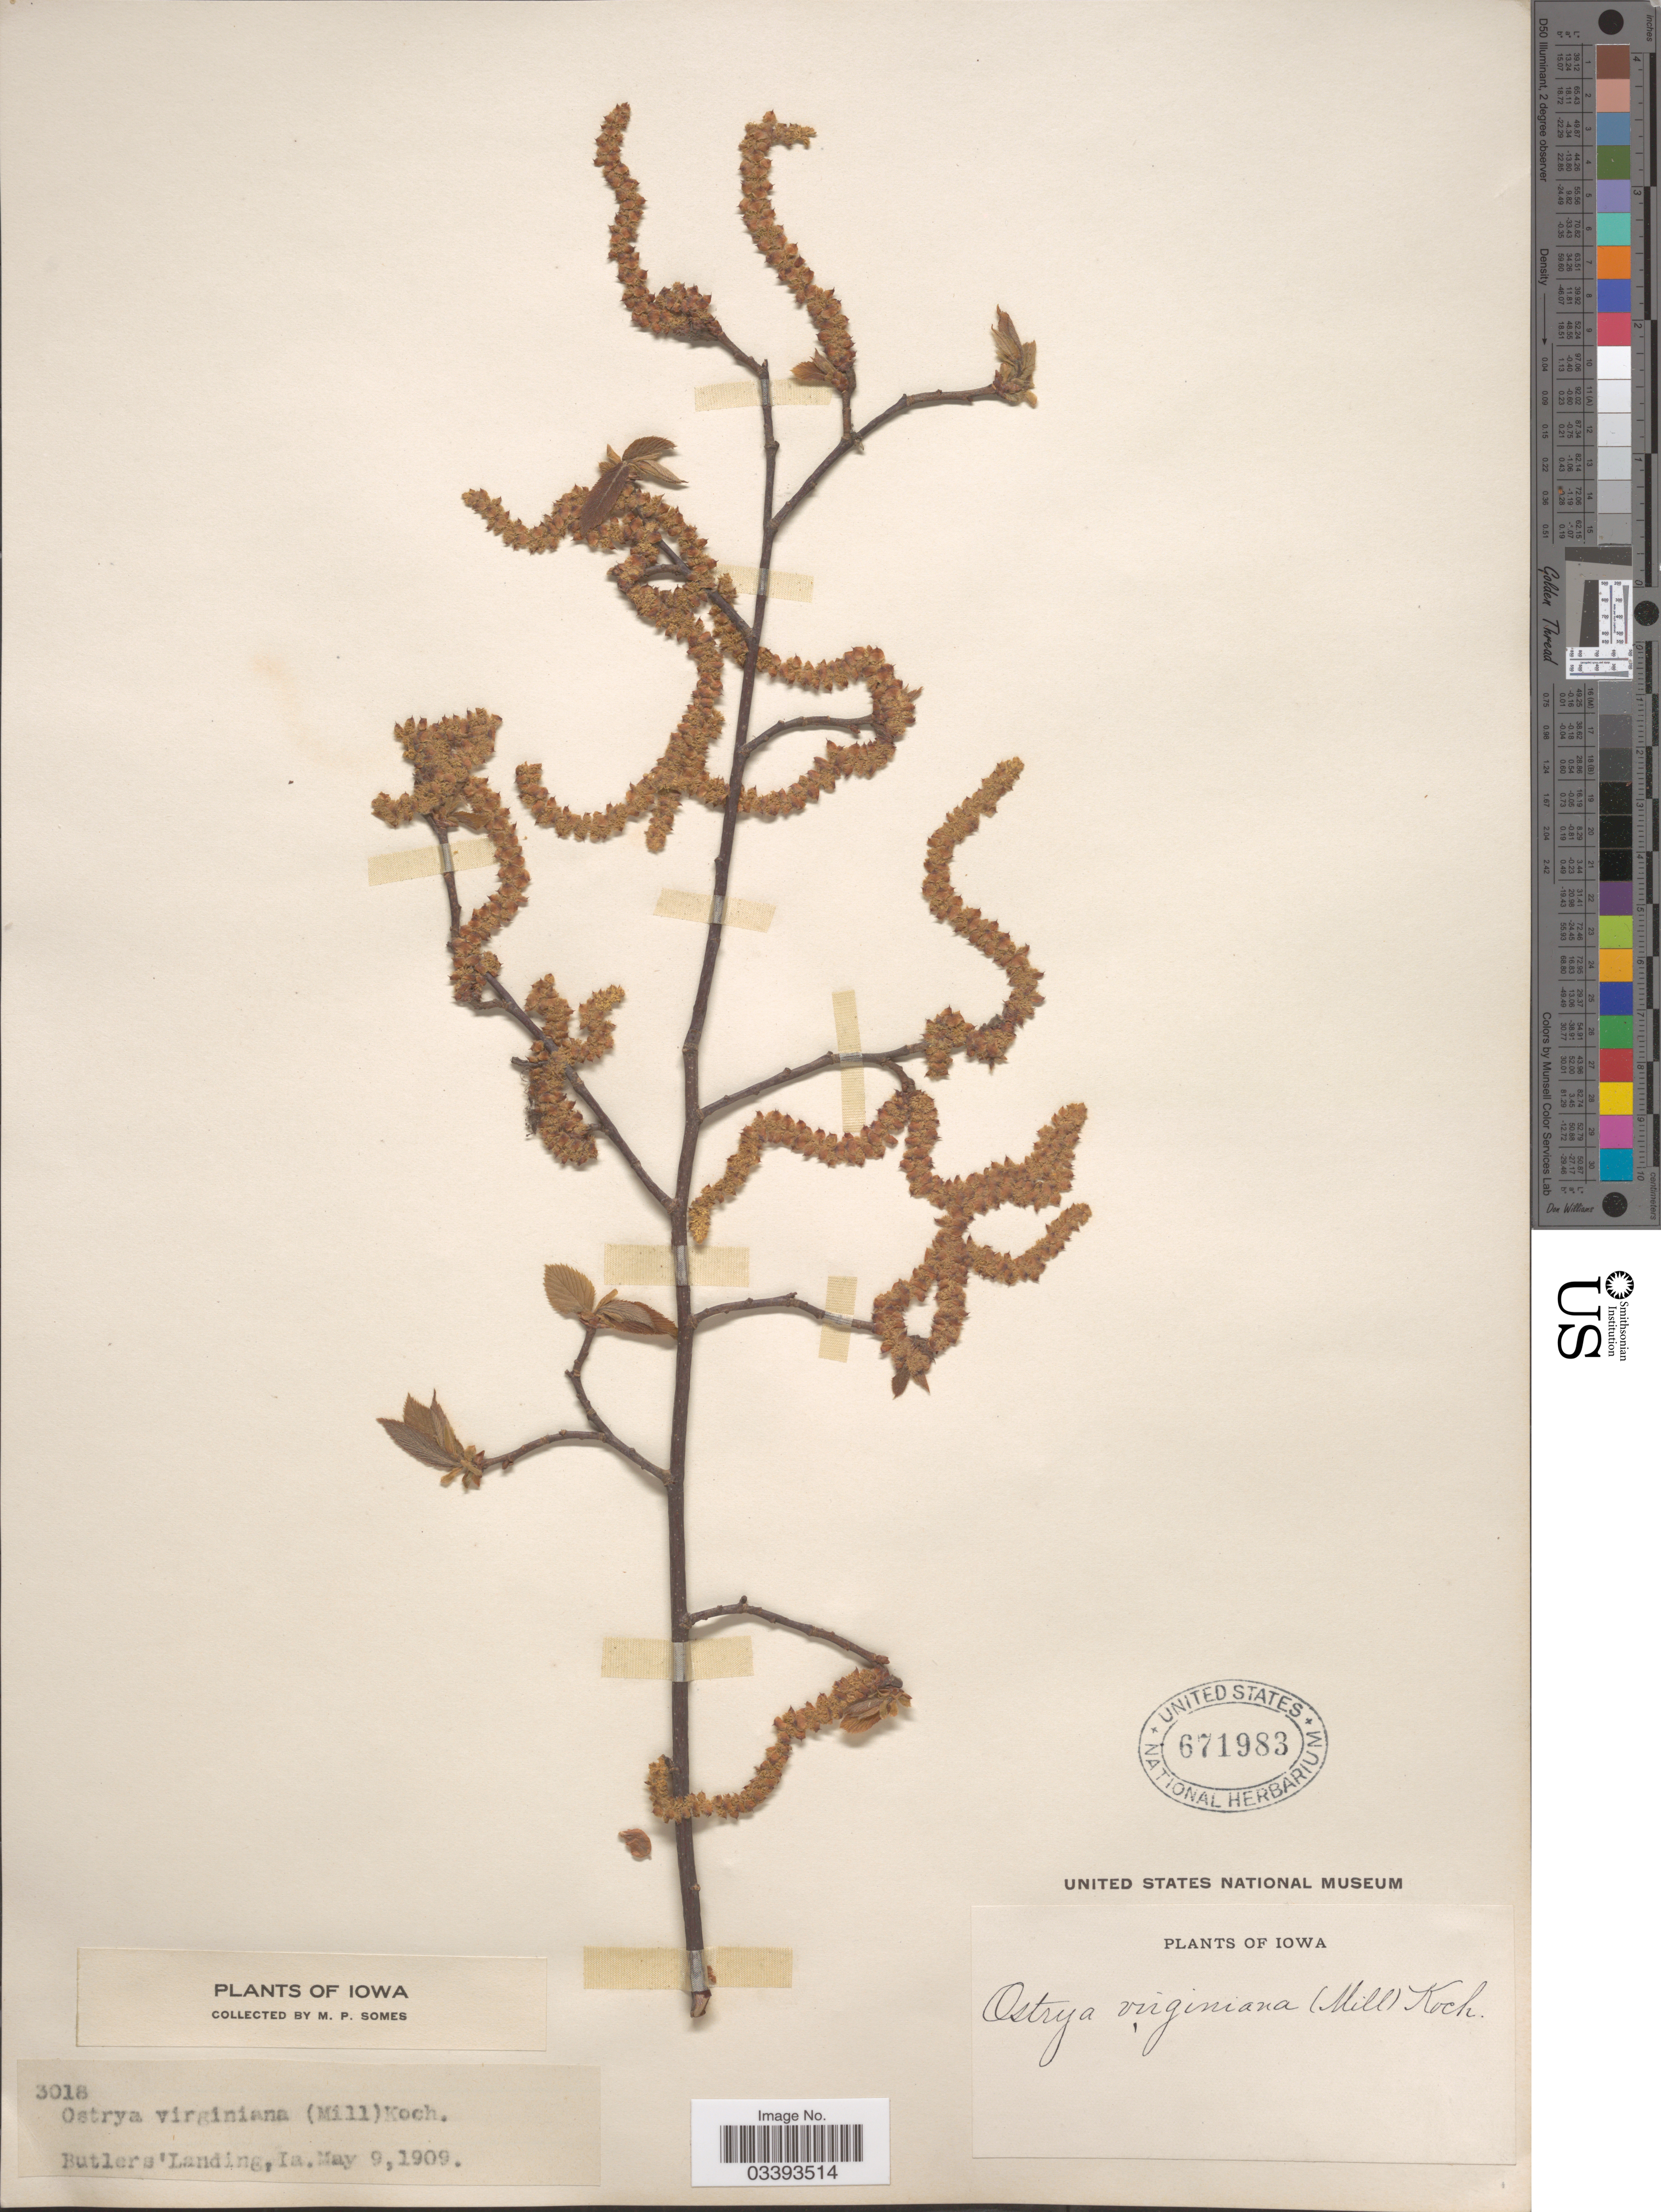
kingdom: Plantae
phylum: Tracheophyta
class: Magnoliopsida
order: Fagales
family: Betulaceae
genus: Ostrya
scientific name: Ostrya virginiana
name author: (Mill.) K. Koch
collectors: M. Somes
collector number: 3018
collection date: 1909-05-09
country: United States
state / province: Iowa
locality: Butler's Landing, Ia.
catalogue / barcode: US 671983